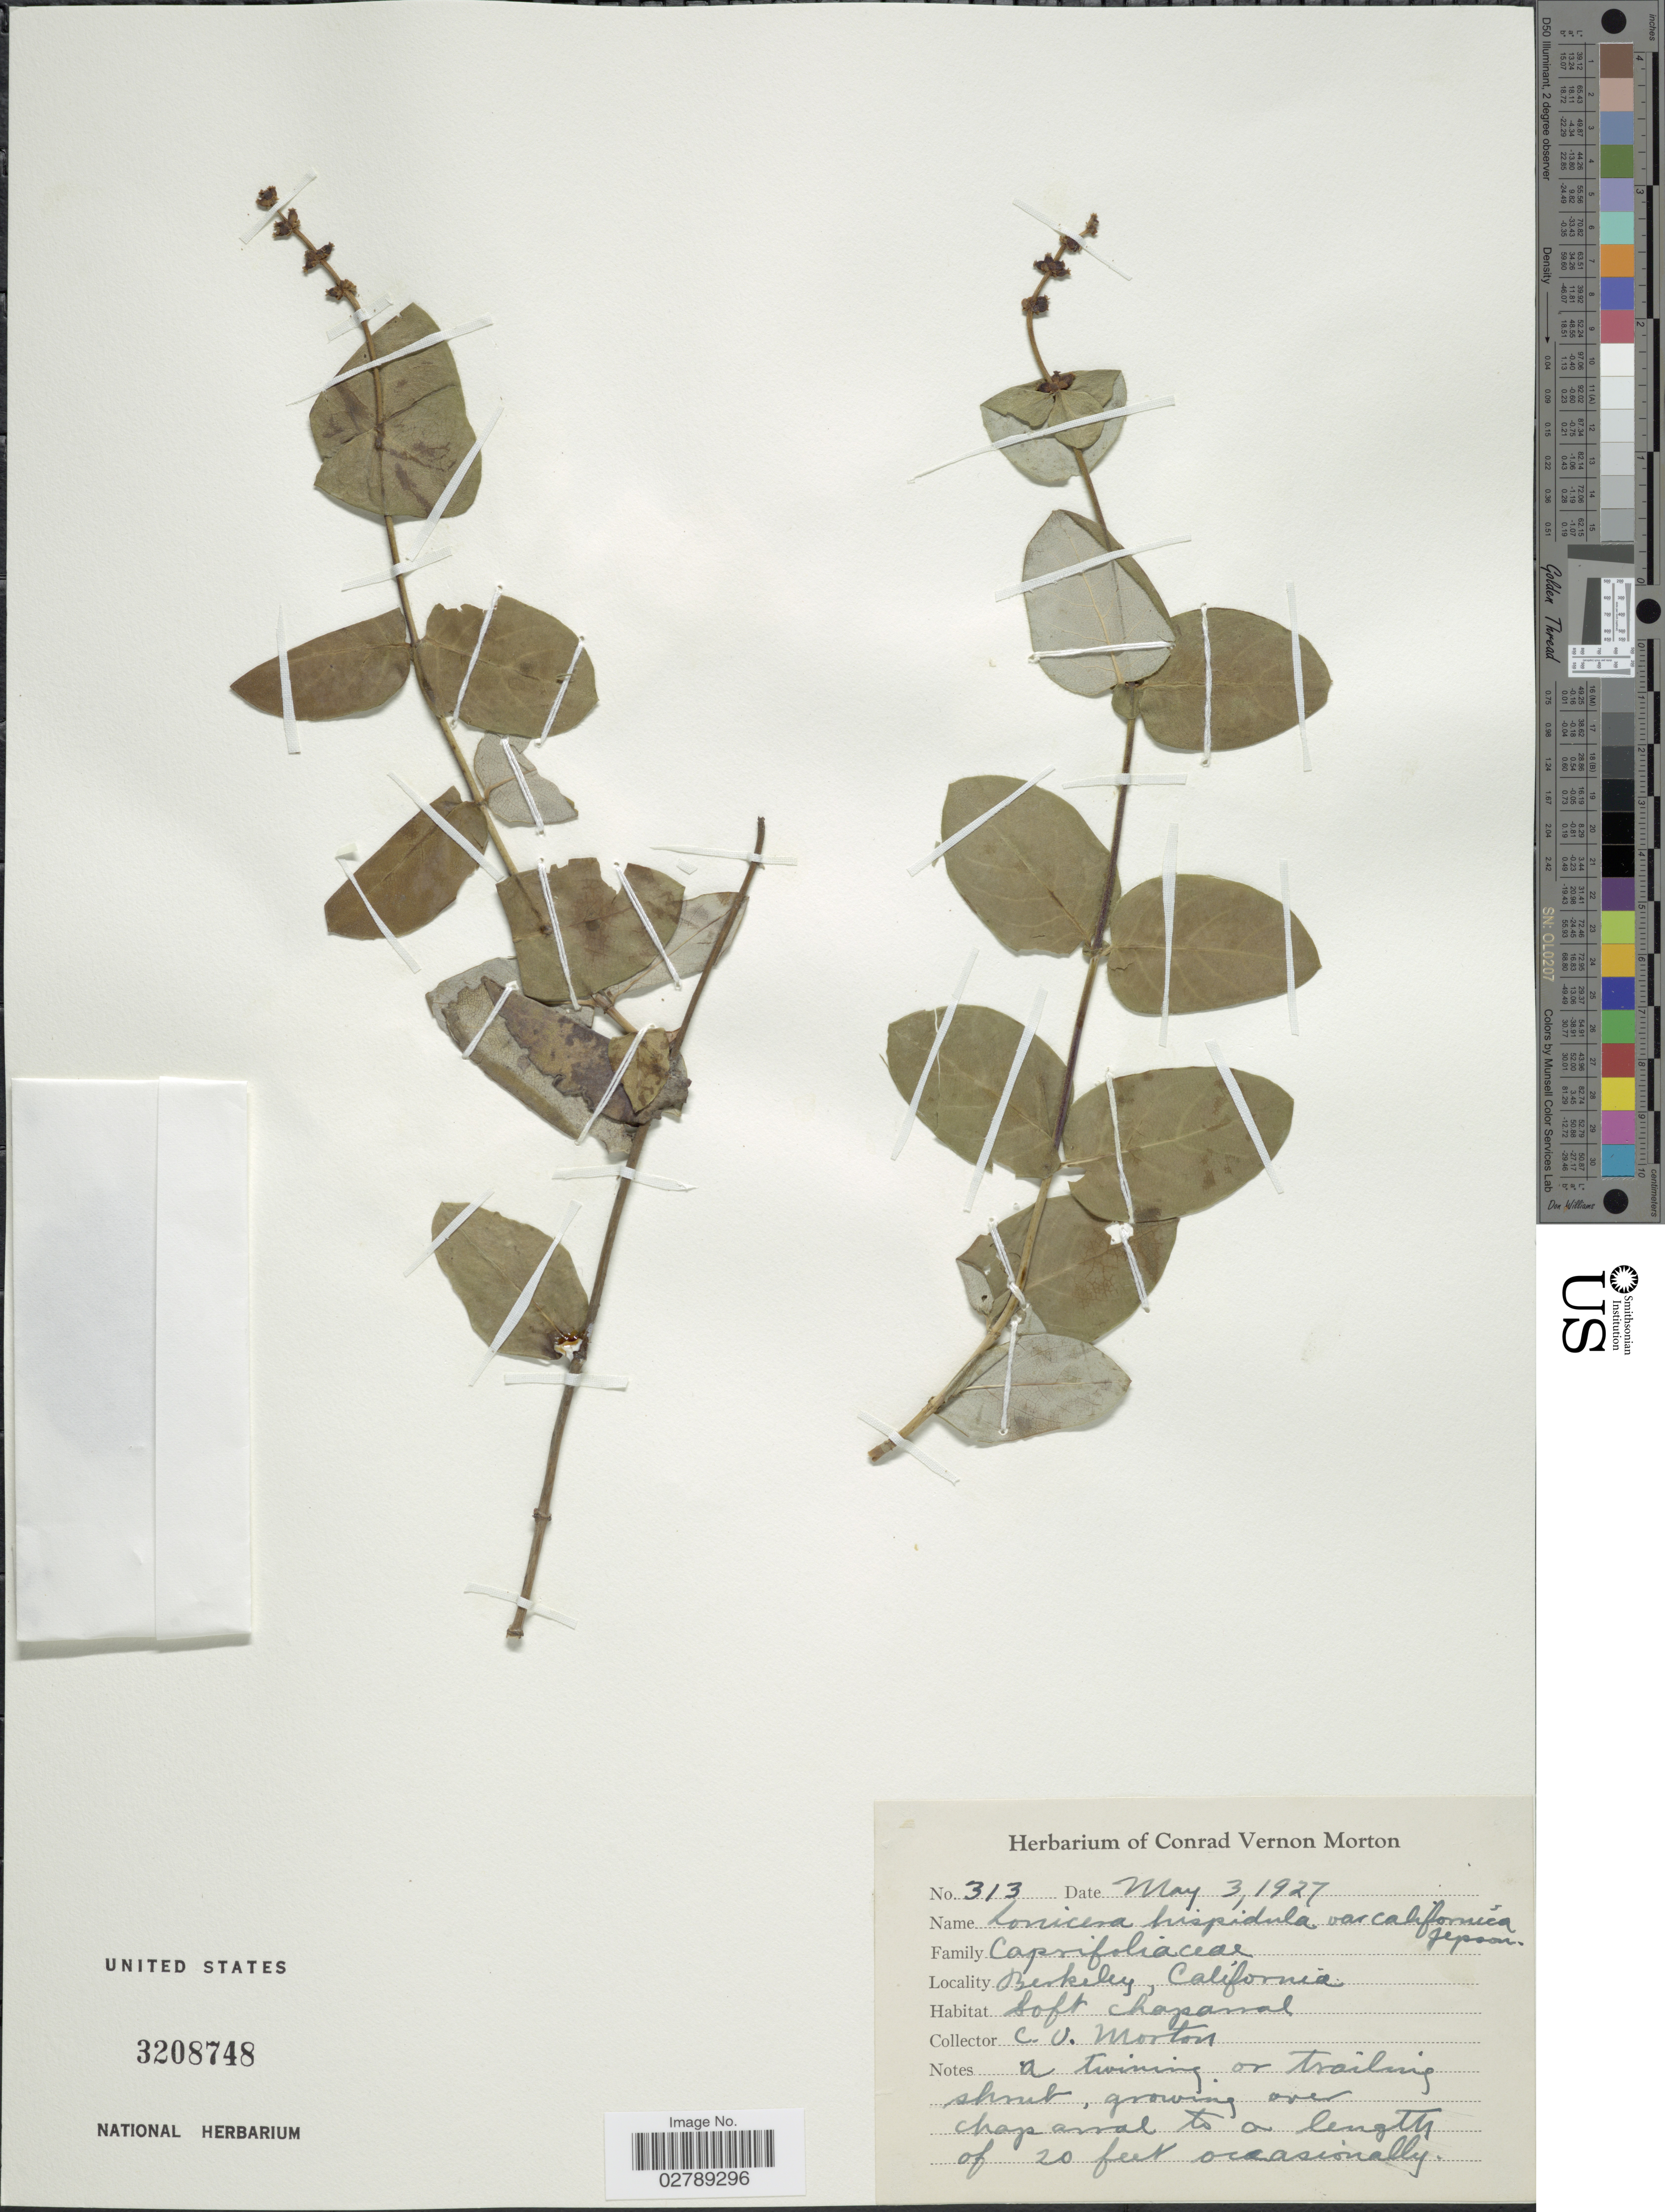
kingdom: Plantae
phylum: Tracheophyta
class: Magnoliopsida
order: Dipsacales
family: Caprifoliaceae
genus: Lonicera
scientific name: Lonicera hispidula var. californica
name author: Rehder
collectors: C. V. Morton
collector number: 313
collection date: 1927-05-03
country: United States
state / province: California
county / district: Alameda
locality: Berkeley.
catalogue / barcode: US 3208748